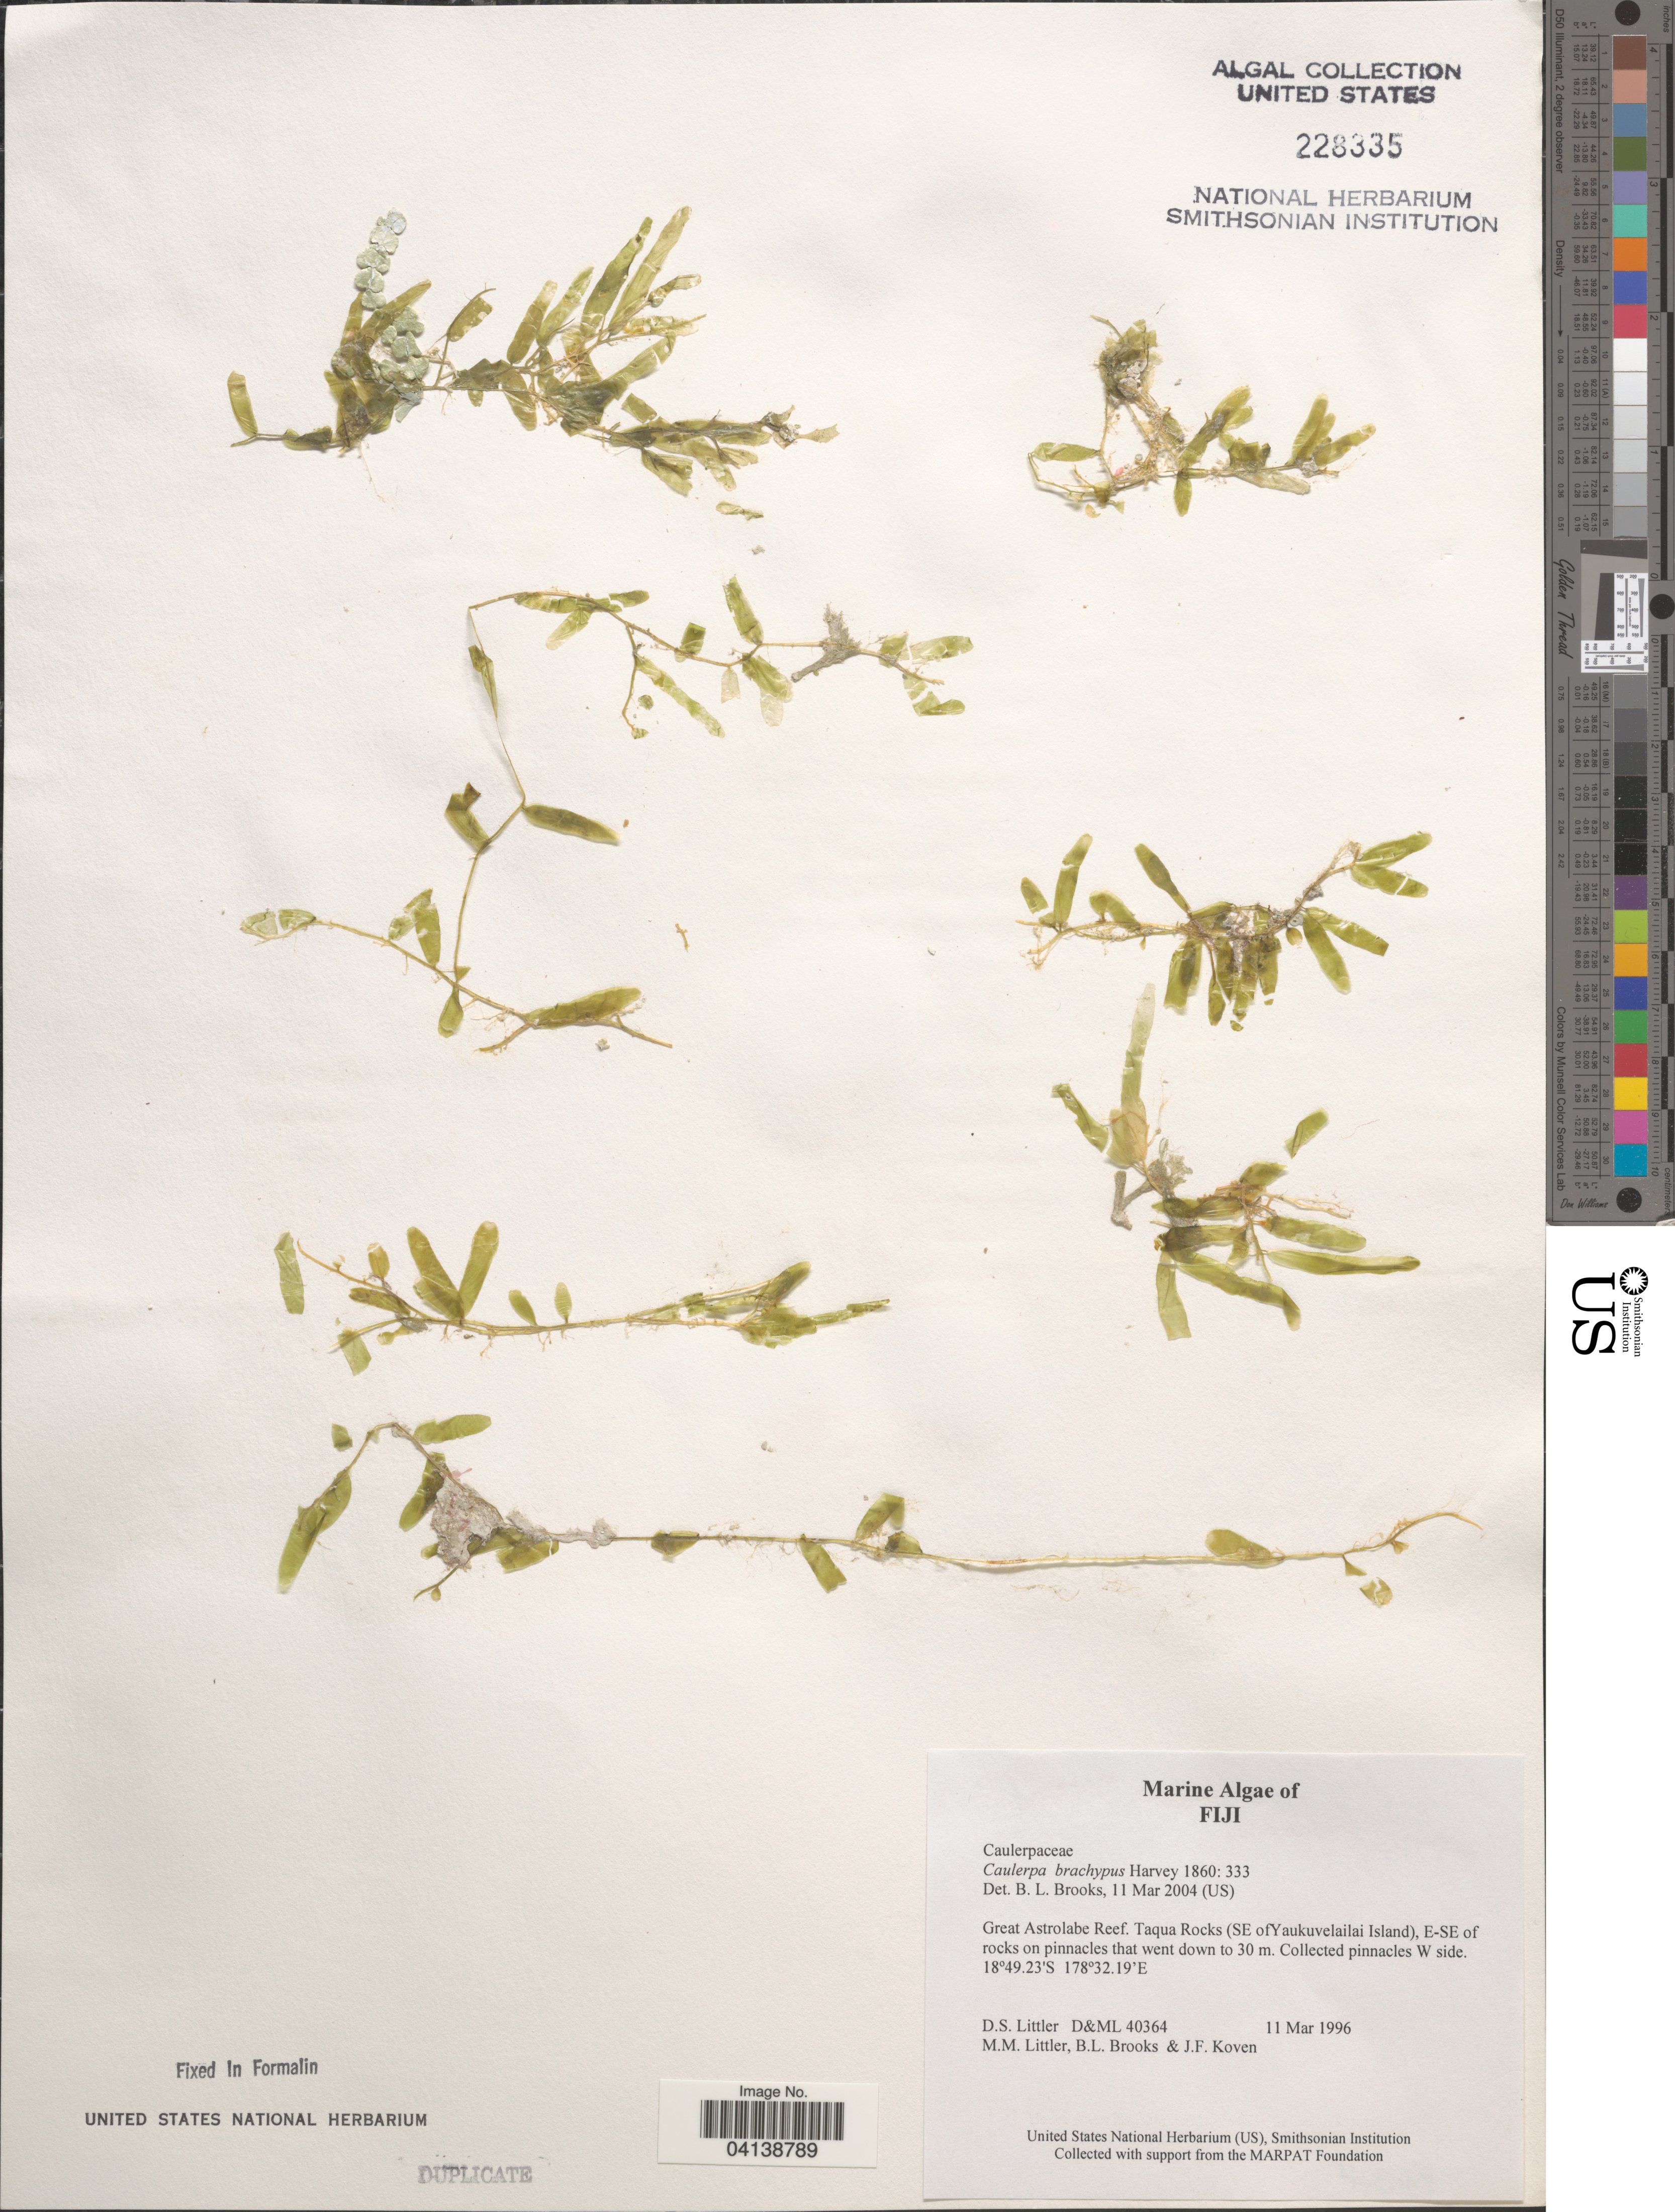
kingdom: Plantae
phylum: Chlorophyta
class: Ulvophyceae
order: Bryopsidales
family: Caulerpaceae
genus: Caulerpa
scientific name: Caulerpa brachypus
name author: Harv.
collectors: D. S. Littler, B. Brooks & J. Koven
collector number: D&ML40364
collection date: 1996-03-11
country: Fiji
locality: Great Astrolabe Reef. Taqua Rocks (SE ofYaukuvelailai Island), E-SE of rocks on pinnacles that went down to 30 m. Collected pinnacles W side.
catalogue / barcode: US 228335